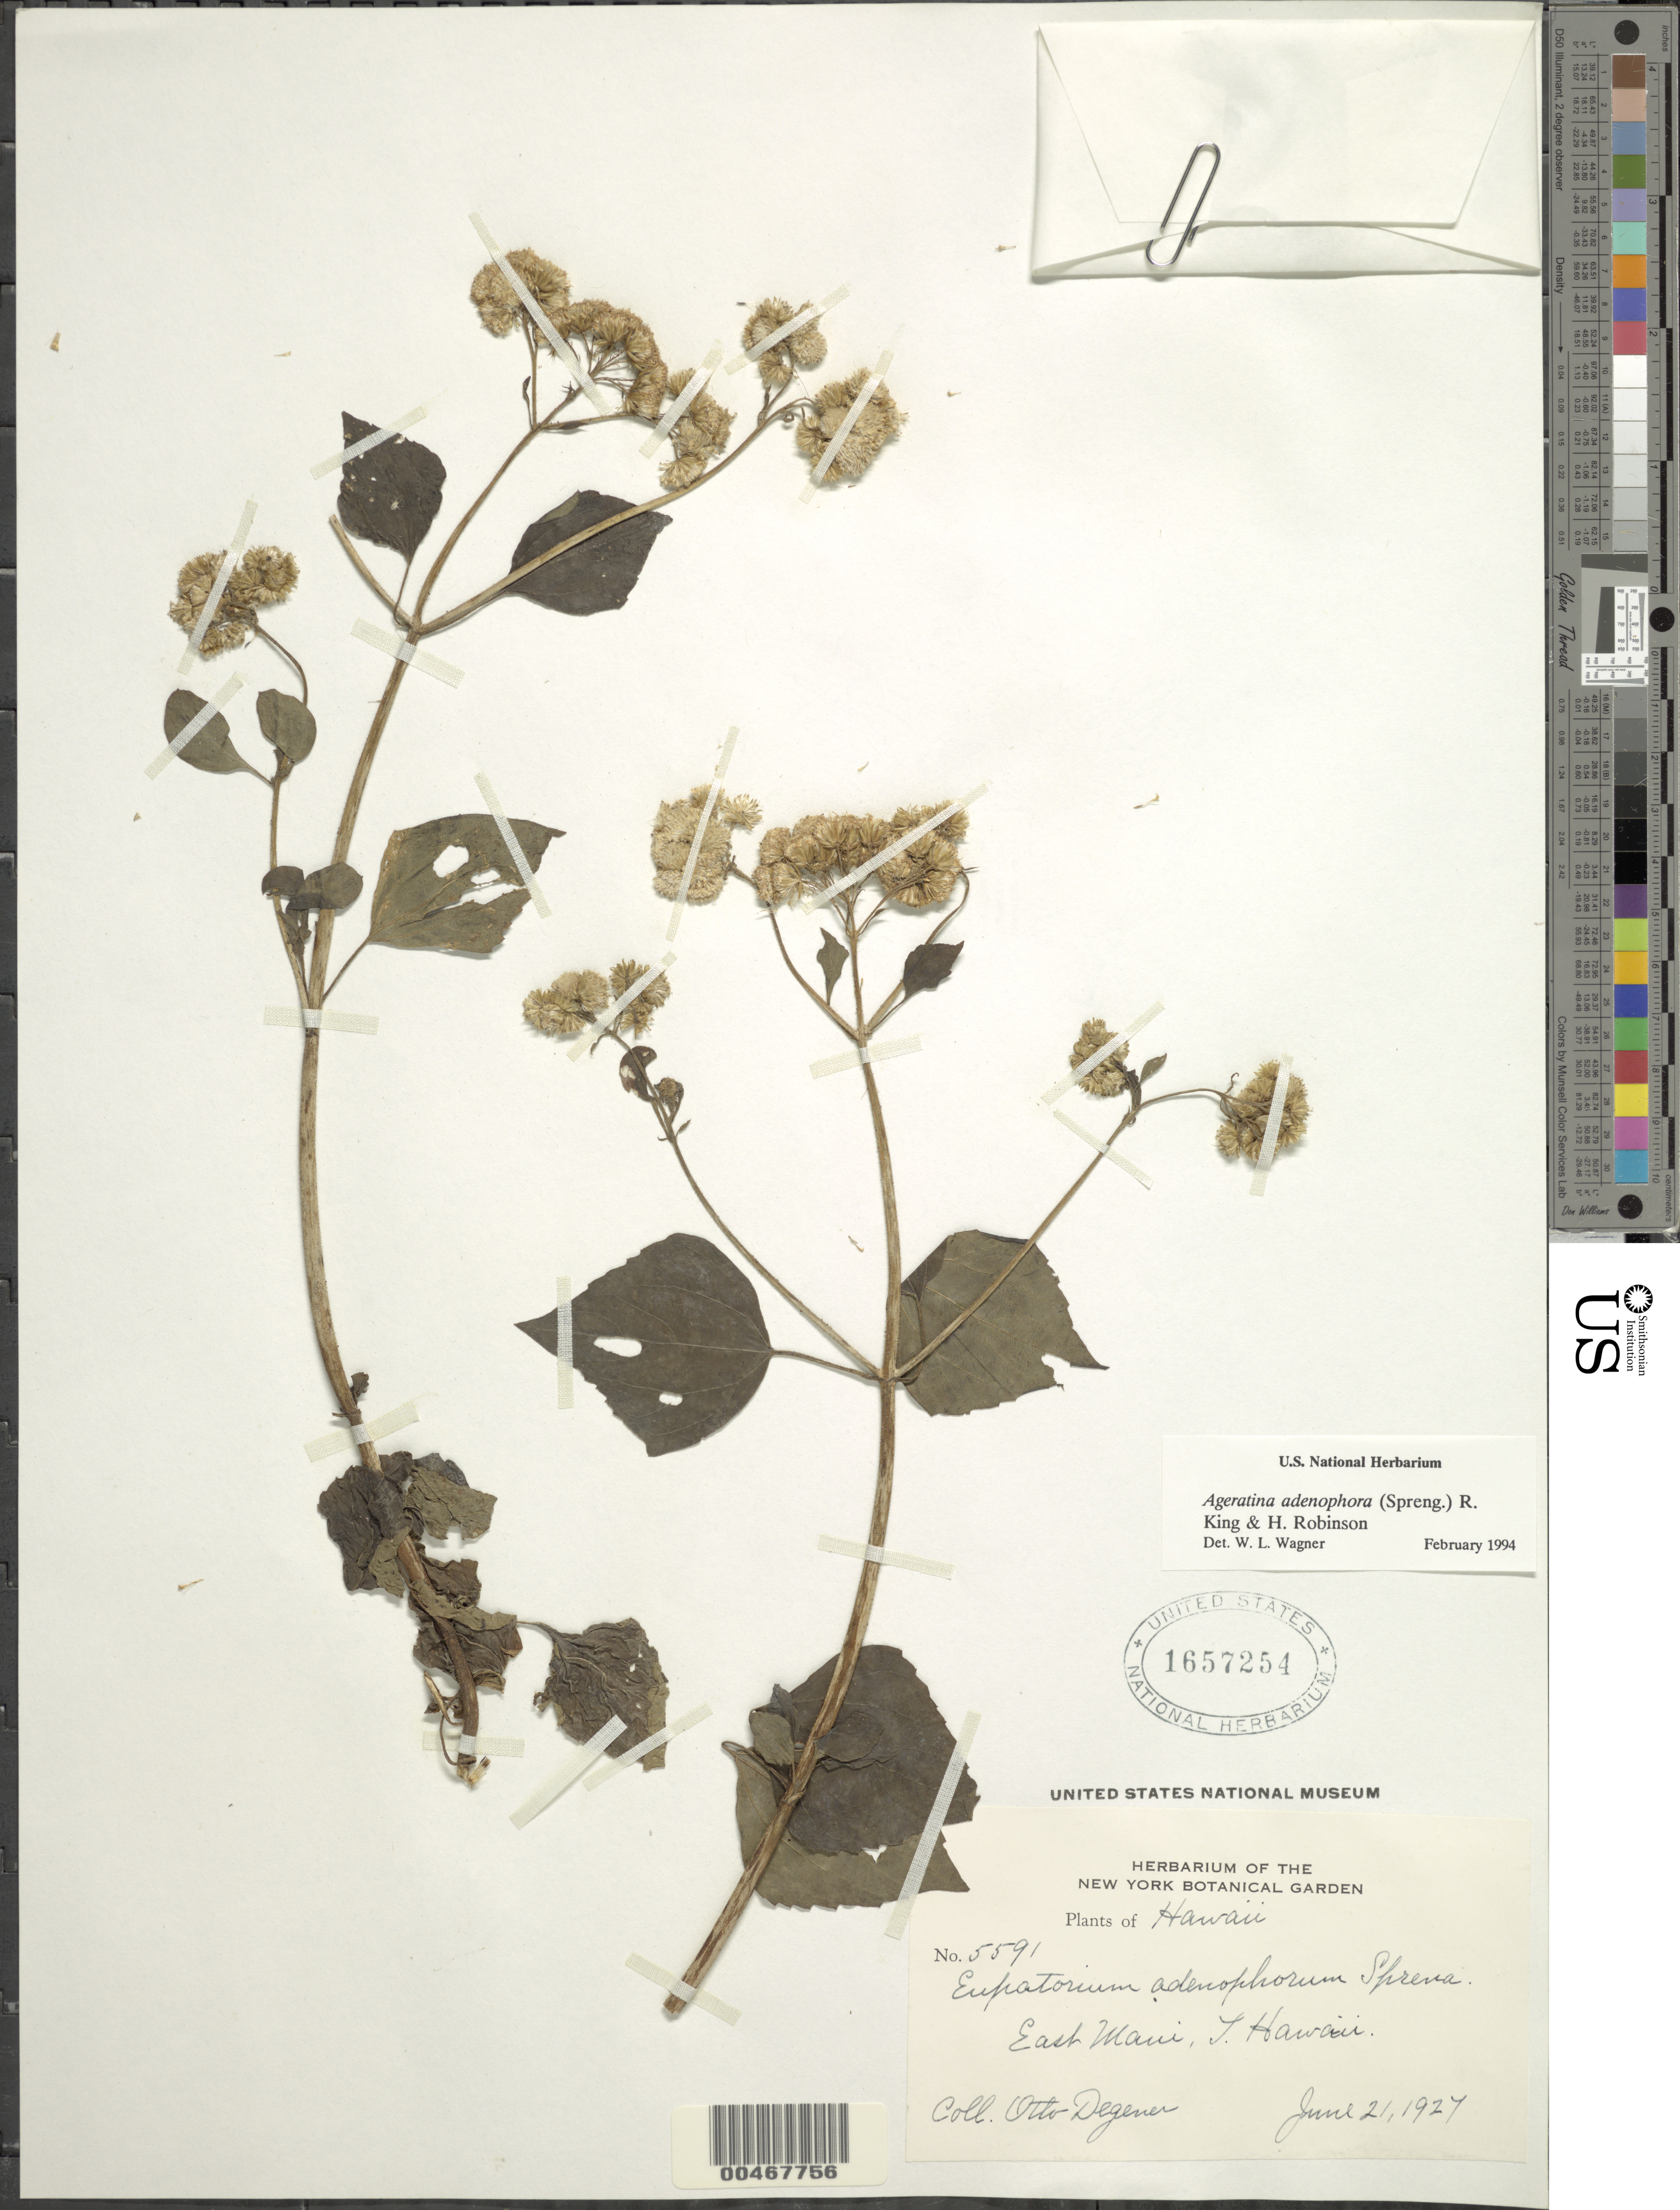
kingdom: Plantae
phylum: Tracheophyta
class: Magnoliopsida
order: Asterales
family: Asteraceae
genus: Ageratina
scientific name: Ageratina adenophora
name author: (Spreng.) R.M. King & H. Rob.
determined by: Wagner, W. L., (BOT), Smithsonian Institution - National Museum of Natural History (UNITED STATES)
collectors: O. Degener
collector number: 5591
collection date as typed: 21 Jun 1927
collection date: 1927-06-21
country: United States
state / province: Hawaii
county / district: Maui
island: Maui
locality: E Maui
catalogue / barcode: US 1657254